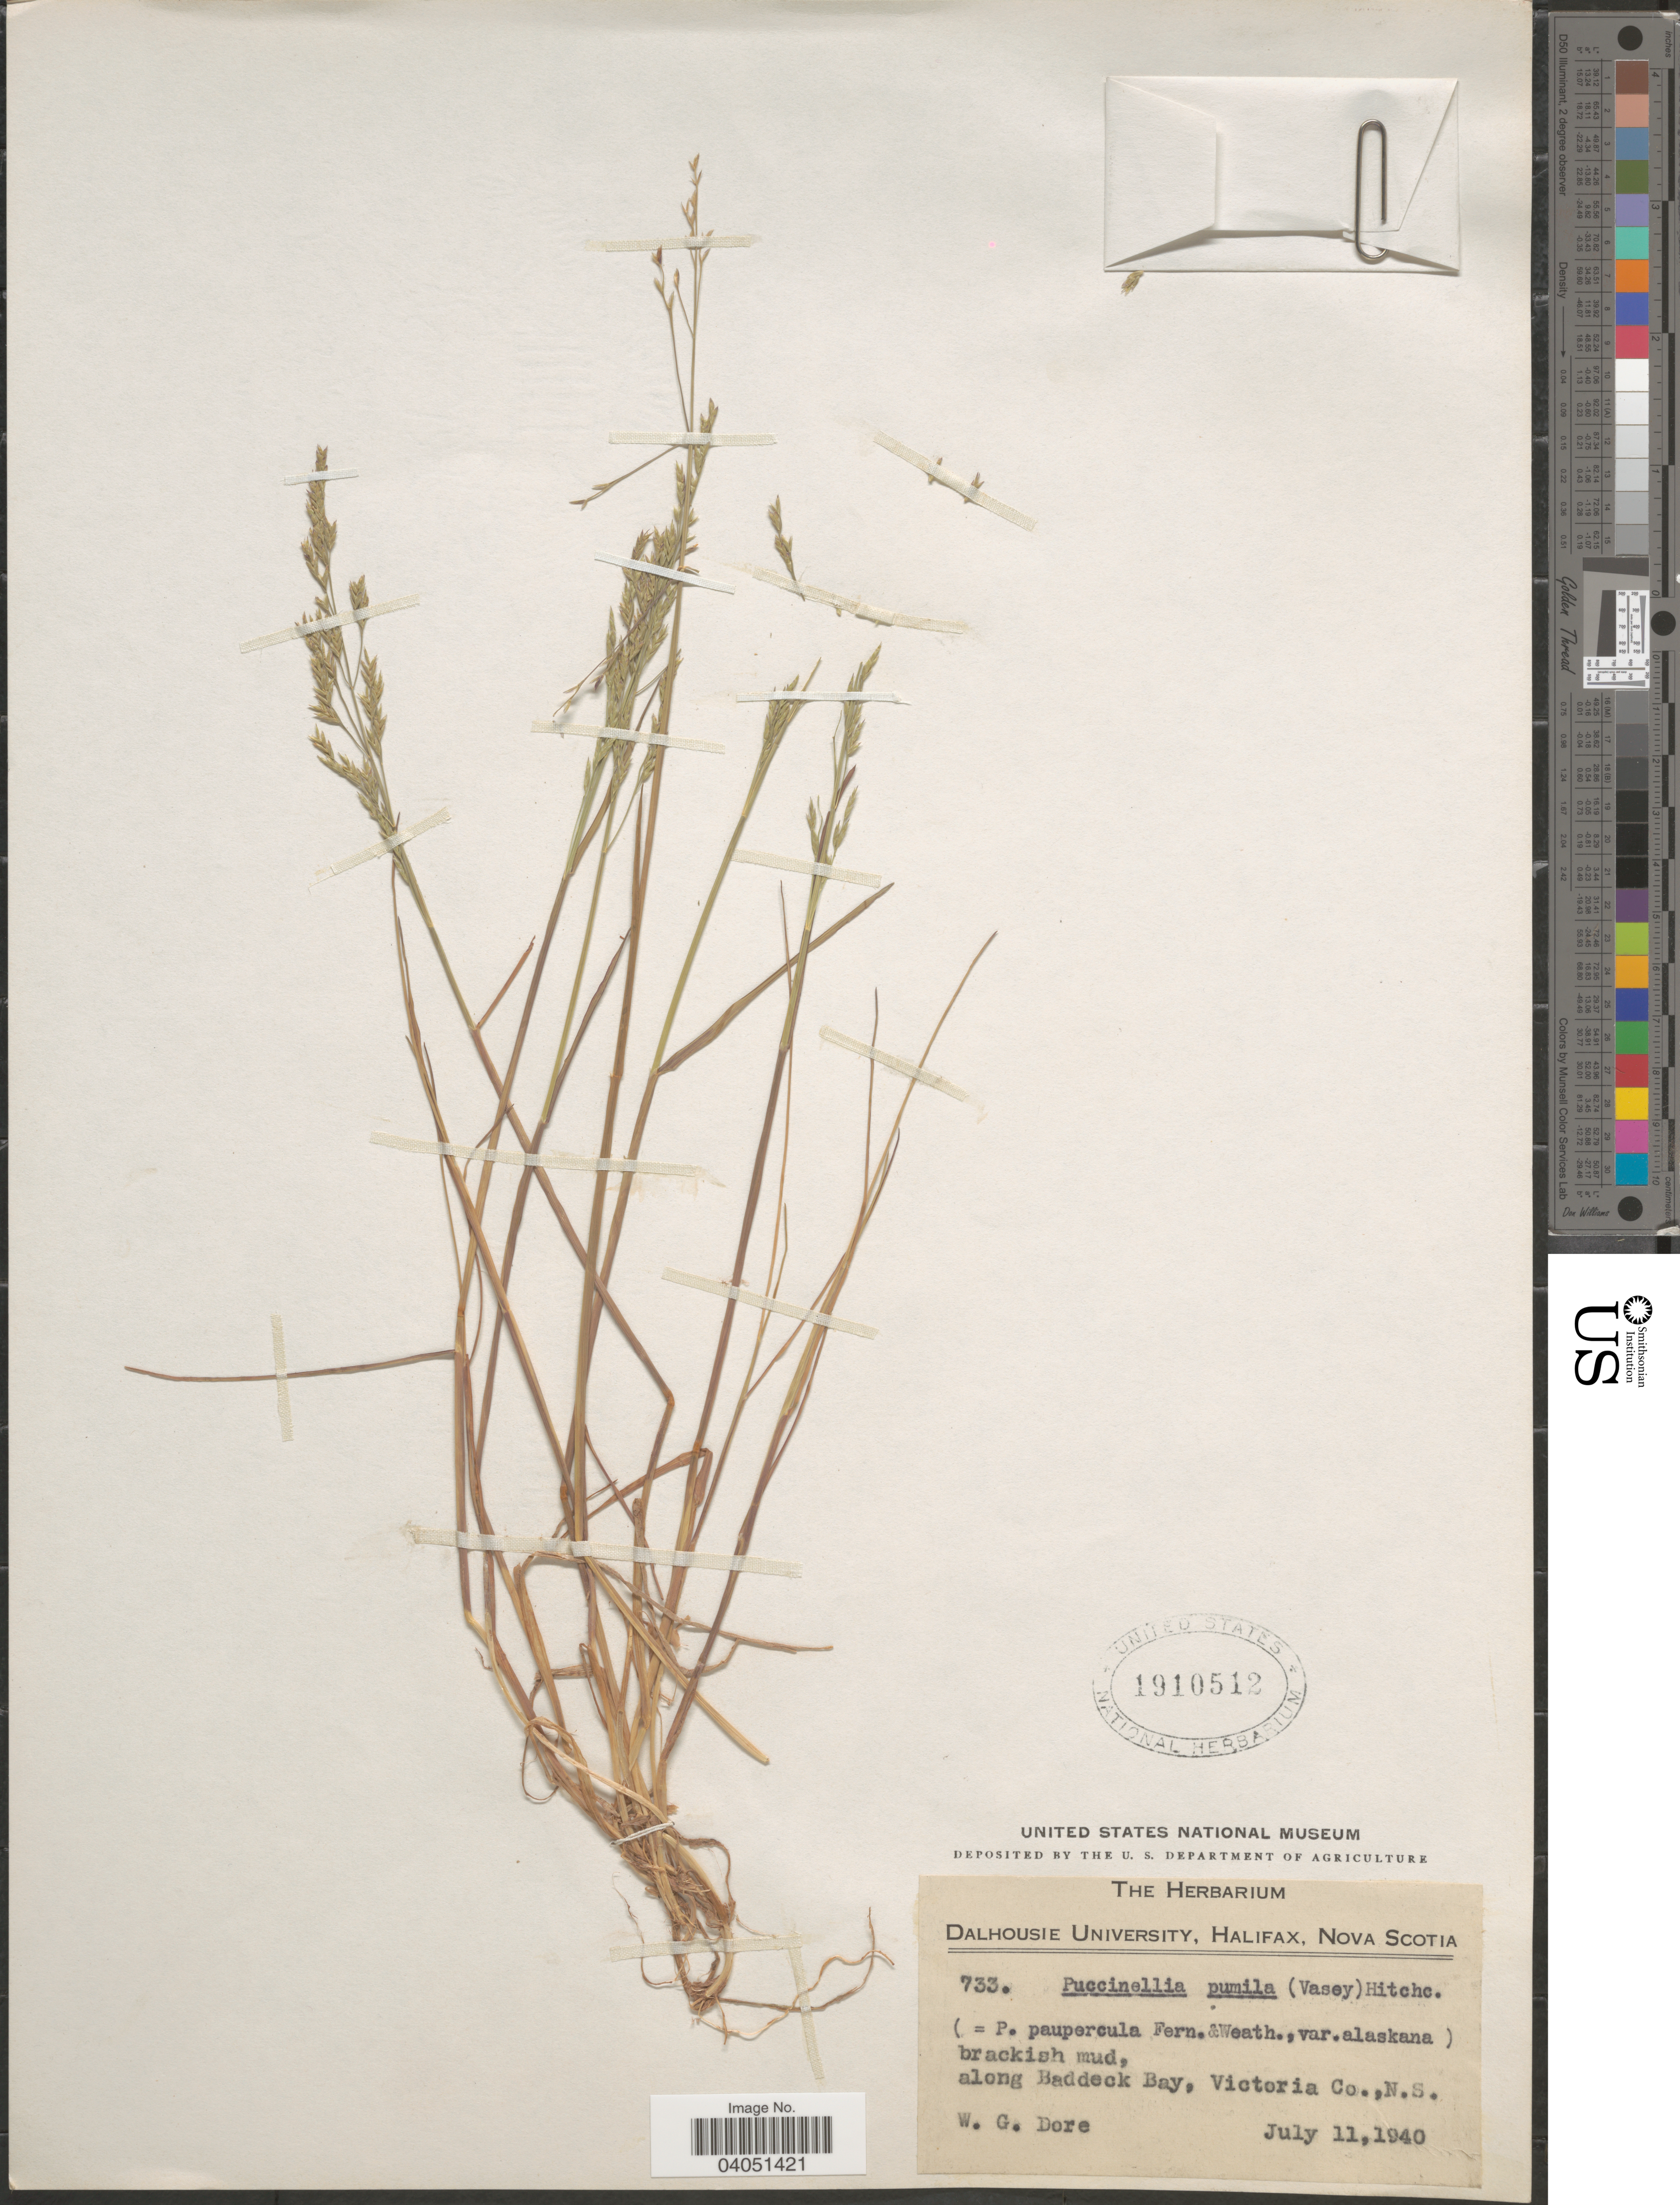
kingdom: Plantae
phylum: Tracheophyta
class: Liliopsida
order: Poales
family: Poaceae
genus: Puccinellia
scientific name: Puccinellia pumila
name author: (Vasey) Hitchc.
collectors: W. Dore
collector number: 733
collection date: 1940-07-11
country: Canada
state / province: Nova Scotia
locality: Along Baddeck Bay, Victoria Co.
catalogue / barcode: US 1910512